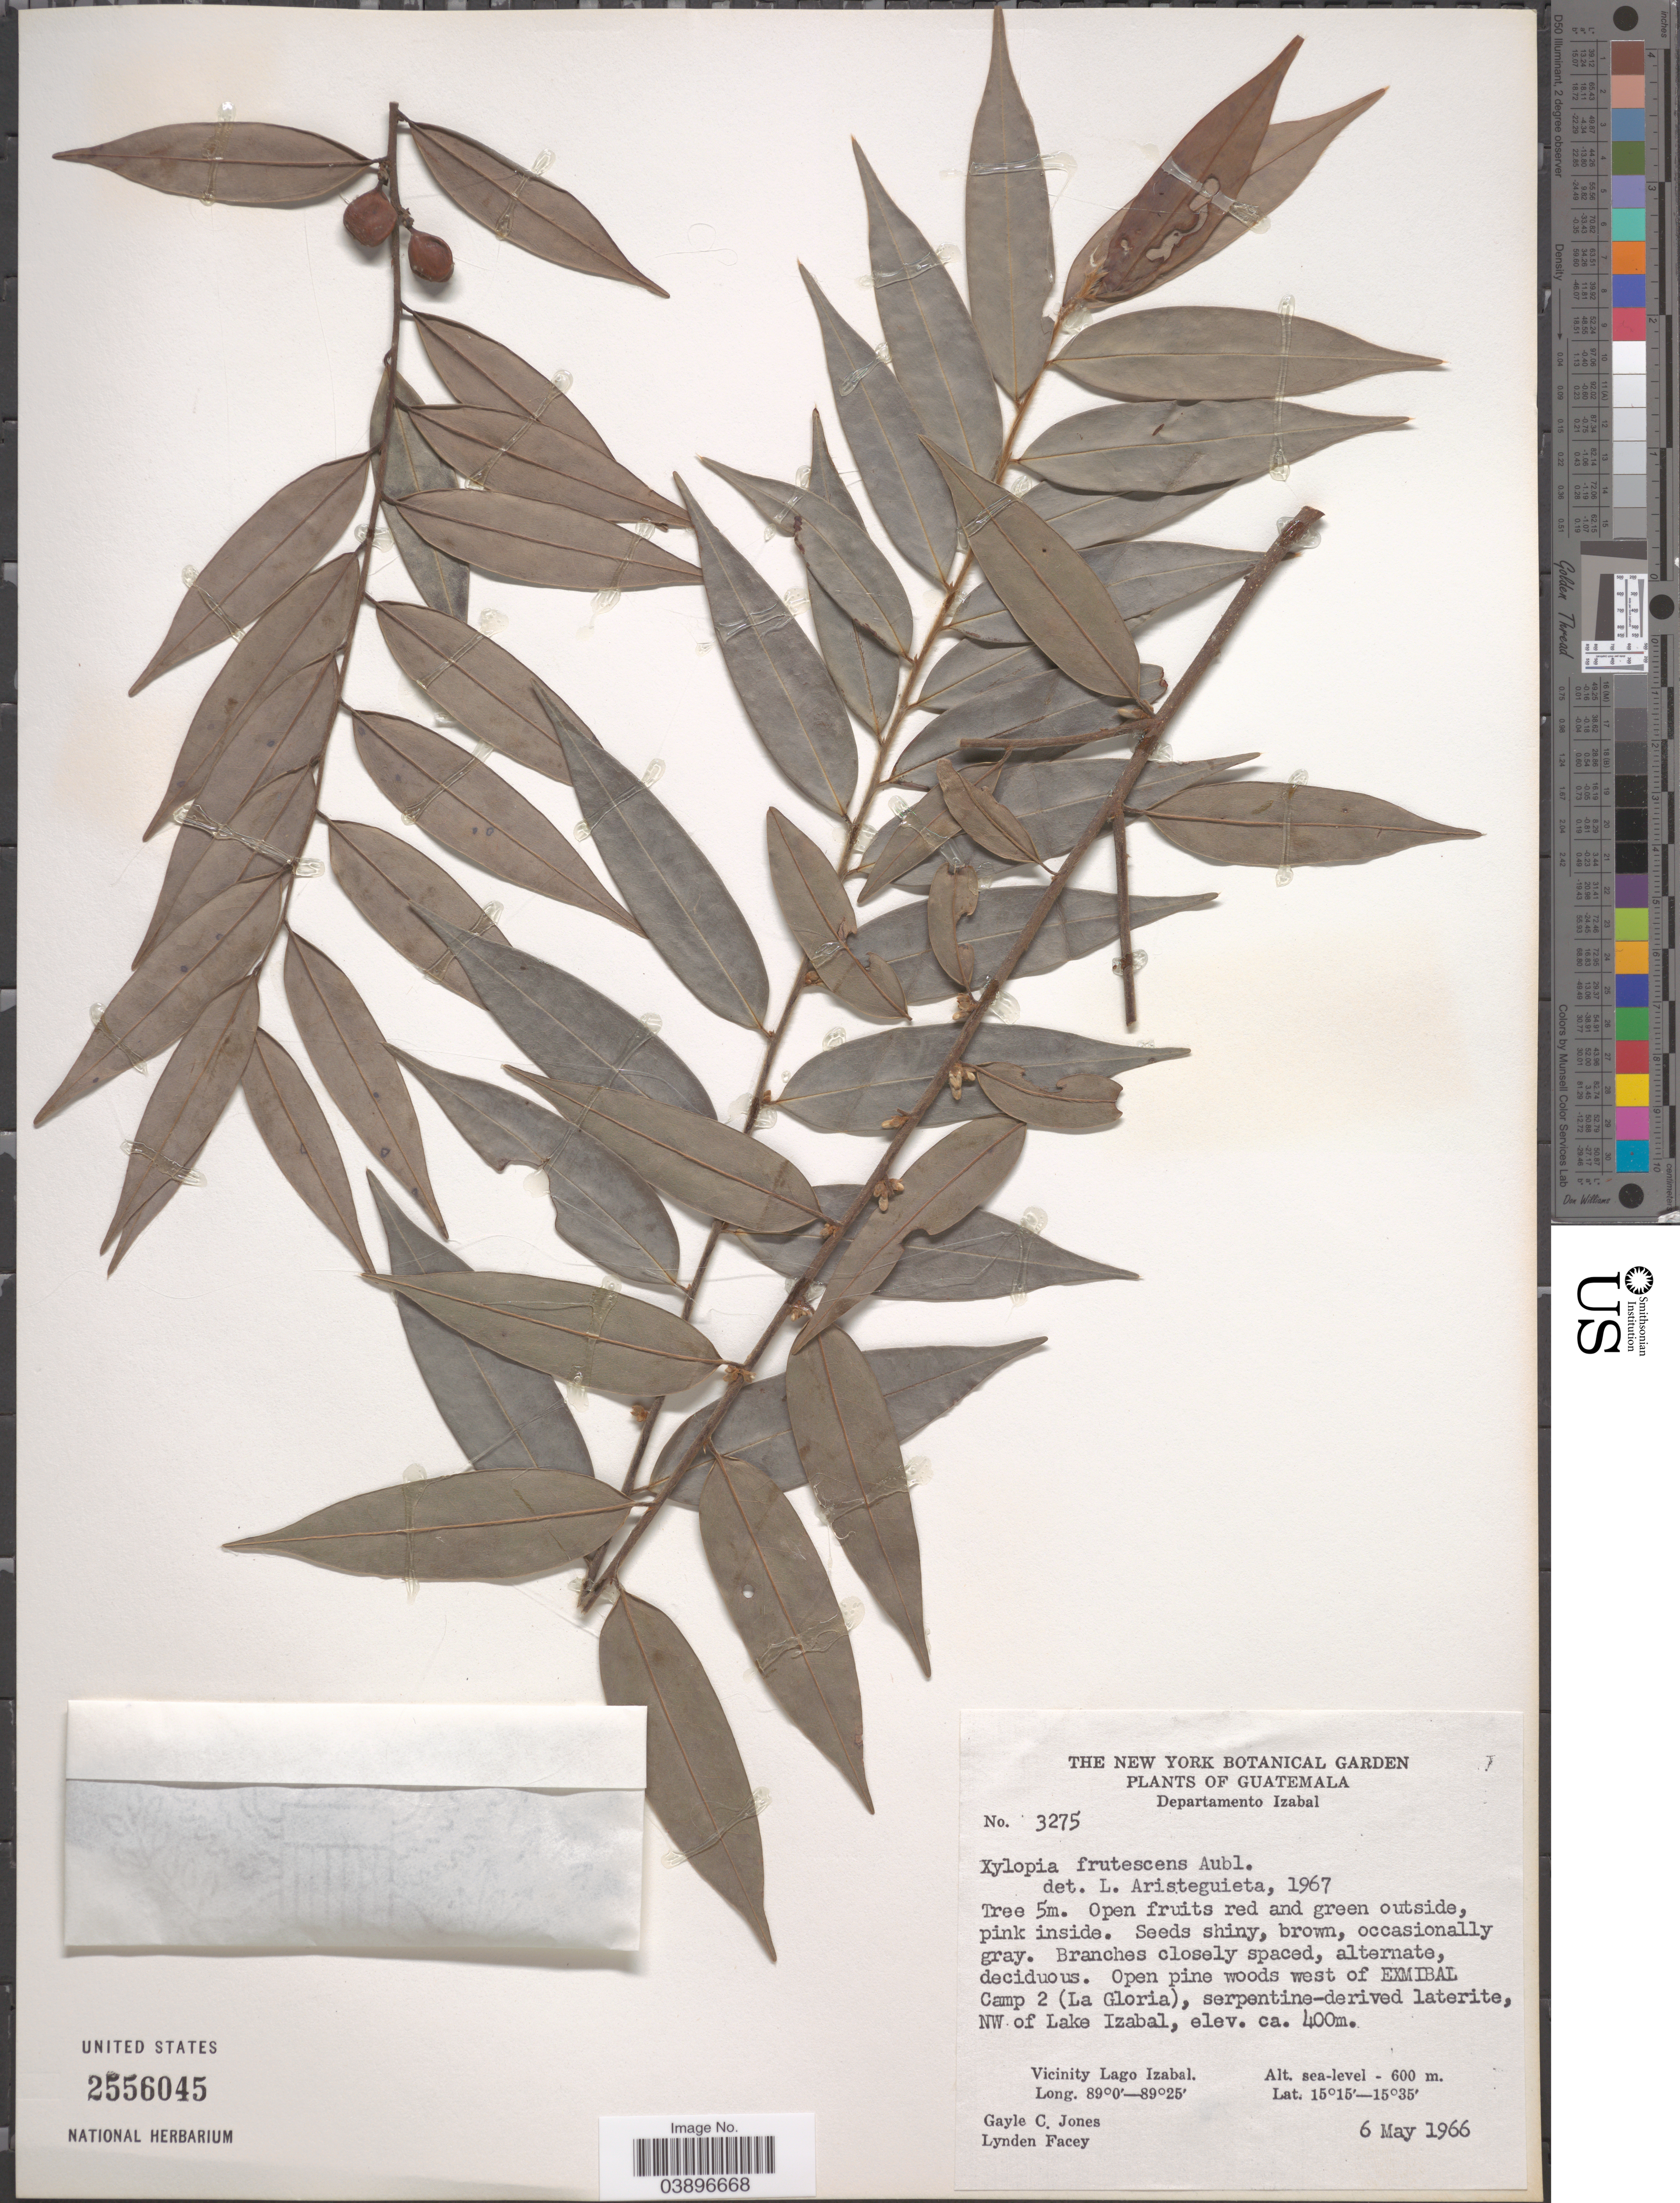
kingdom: Plantae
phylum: Tracheophyta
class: Magnoliopsida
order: Magnoliales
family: Annonaceae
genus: Xylopia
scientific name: Xylopia frutescens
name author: Aubl.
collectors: G. C. Jones & L. Facey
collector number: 3275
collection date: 1966-05-06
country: Guatemala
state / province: Izabal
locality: Departamento Izabal. Open pine woods west of Exmibal Camp 2 (La Gloria), NW of Lake Izabal. Vicinity Lago Izabal.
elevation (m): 400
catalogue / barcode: US 2556045